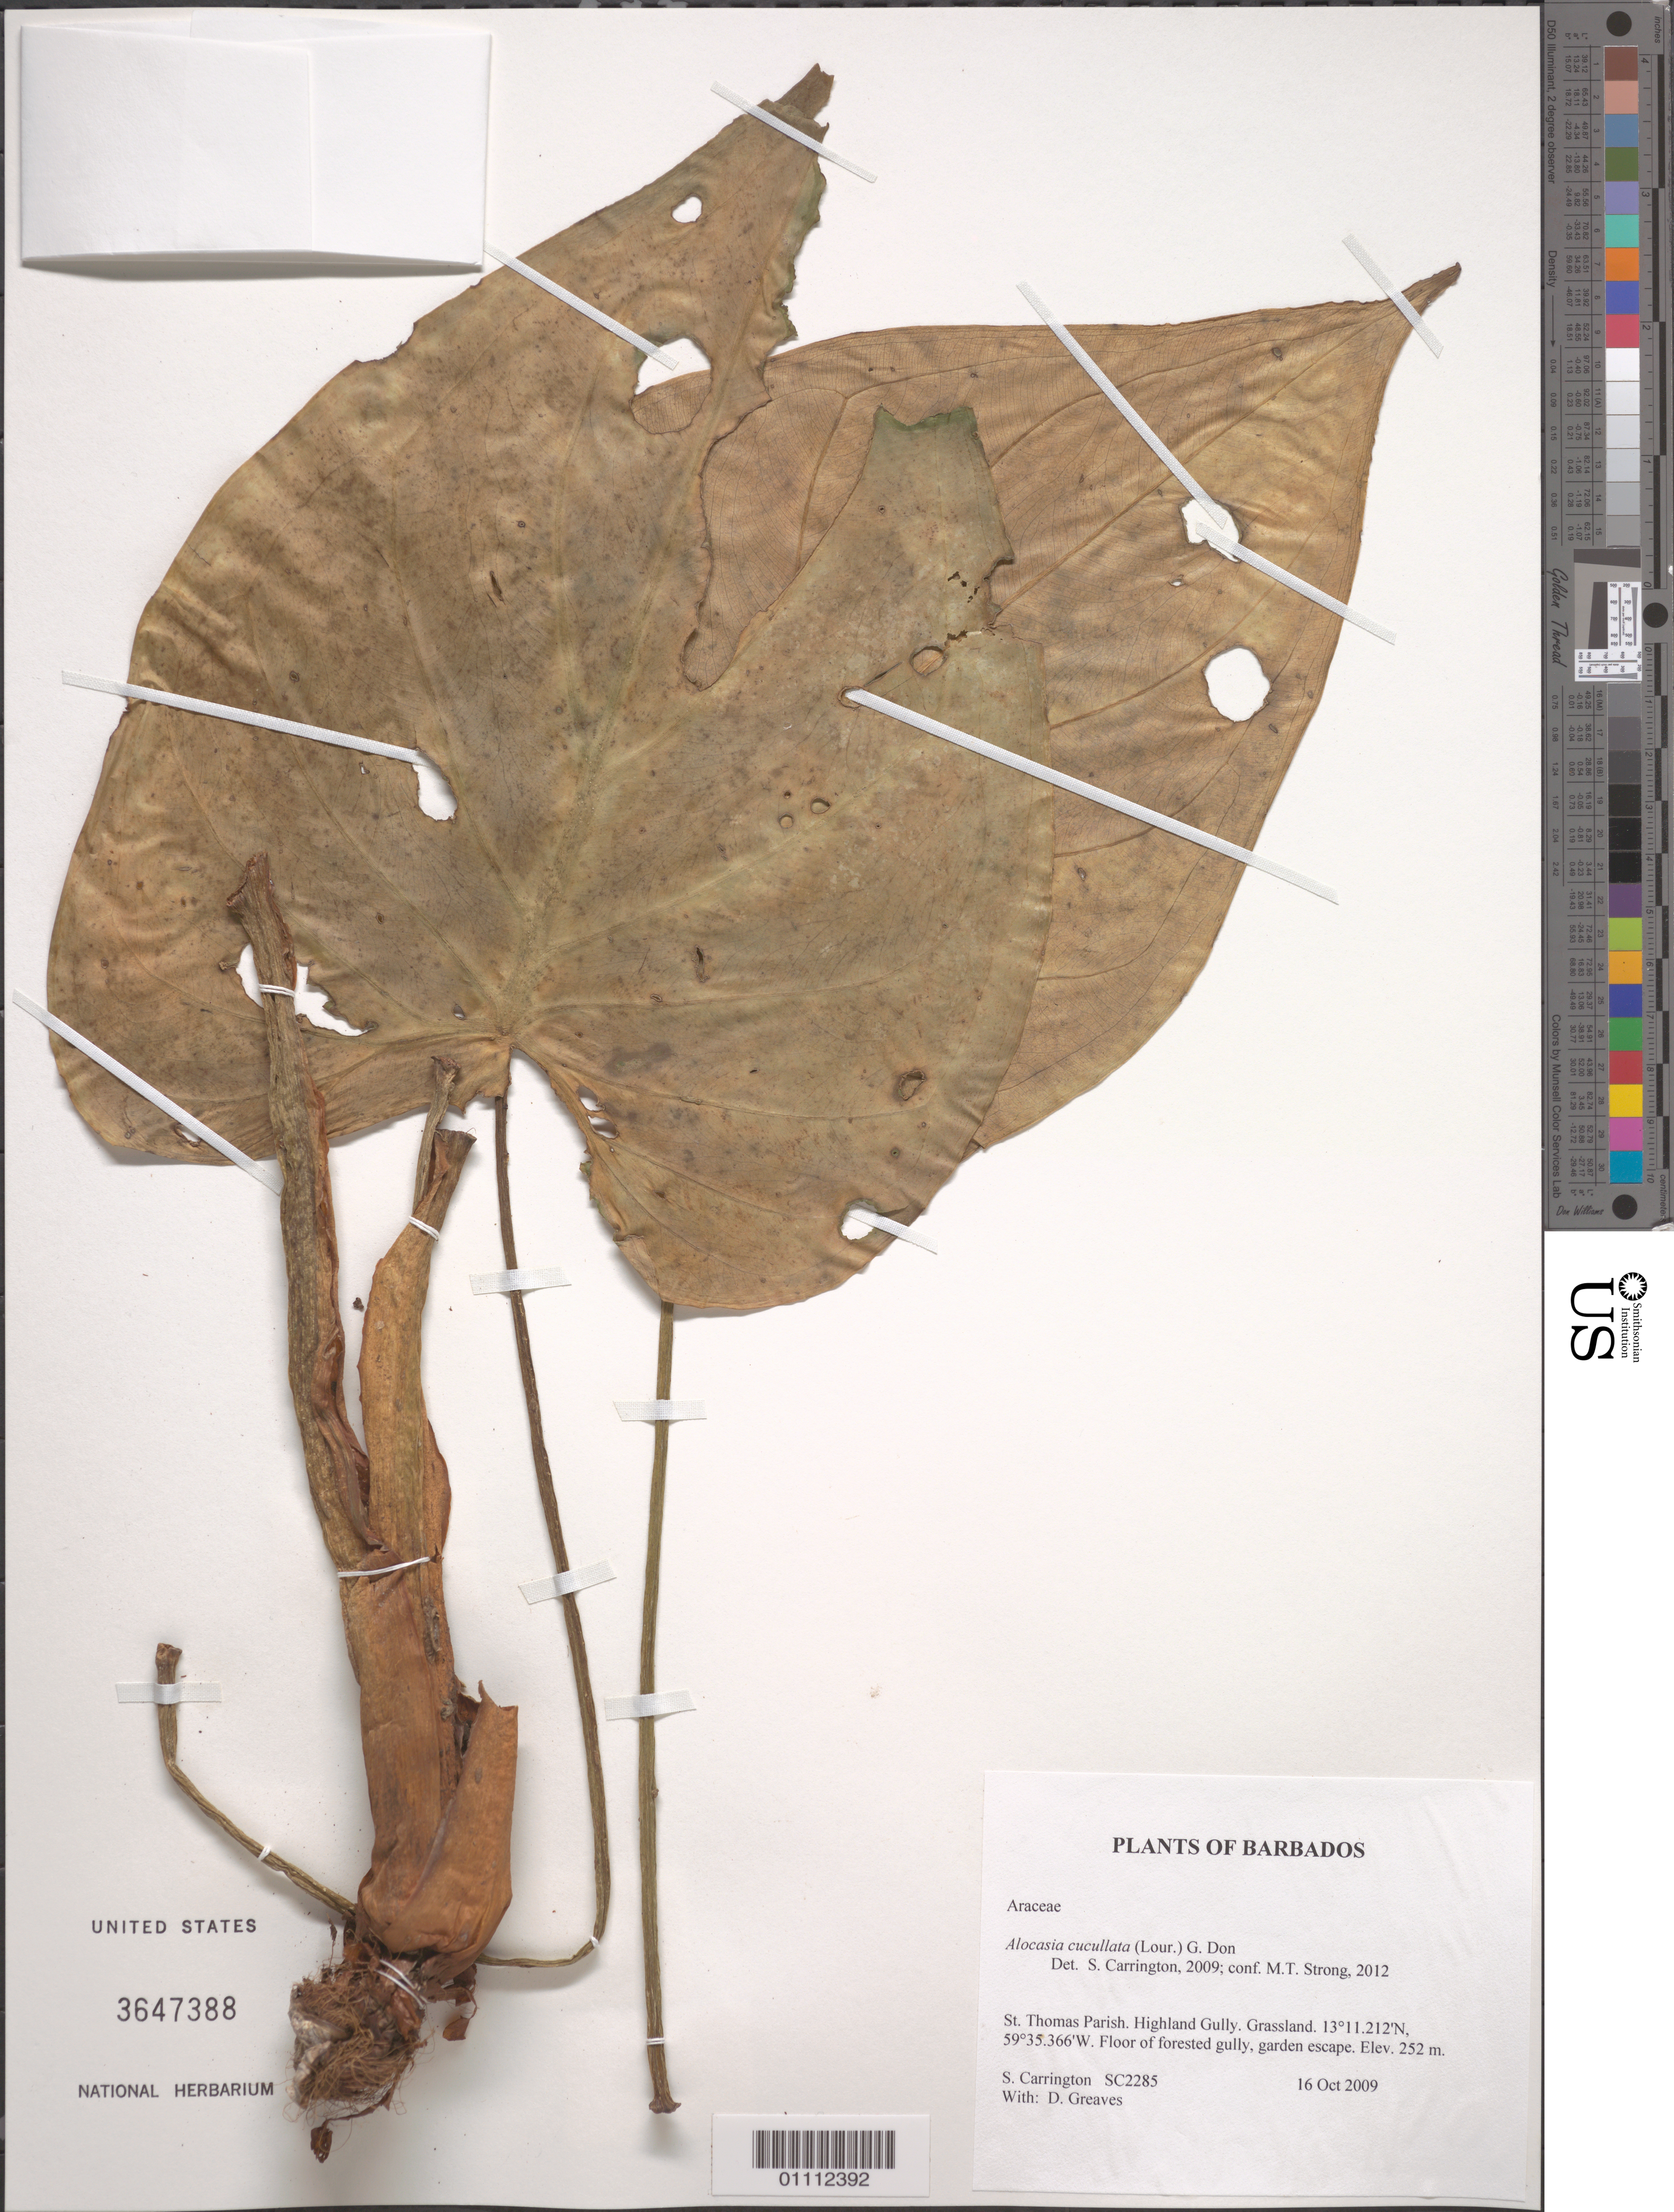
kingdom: Plantae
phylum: Tracheophyta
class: Liliopsida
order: Alismatales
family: Araceae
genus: Alocasia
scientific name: Alocasia cucullata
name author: (Lour.) G. Don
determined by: Carrington, C. M. S.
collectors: C. M. S. Carrington & D. Greaves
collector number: SC2285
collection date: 2009-10-16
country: Barbados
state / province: Saint Thomas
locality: Highland Gully.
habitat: Grassland. Floor of forested gully, garden escape.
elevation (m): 252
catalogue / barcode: US 3647388